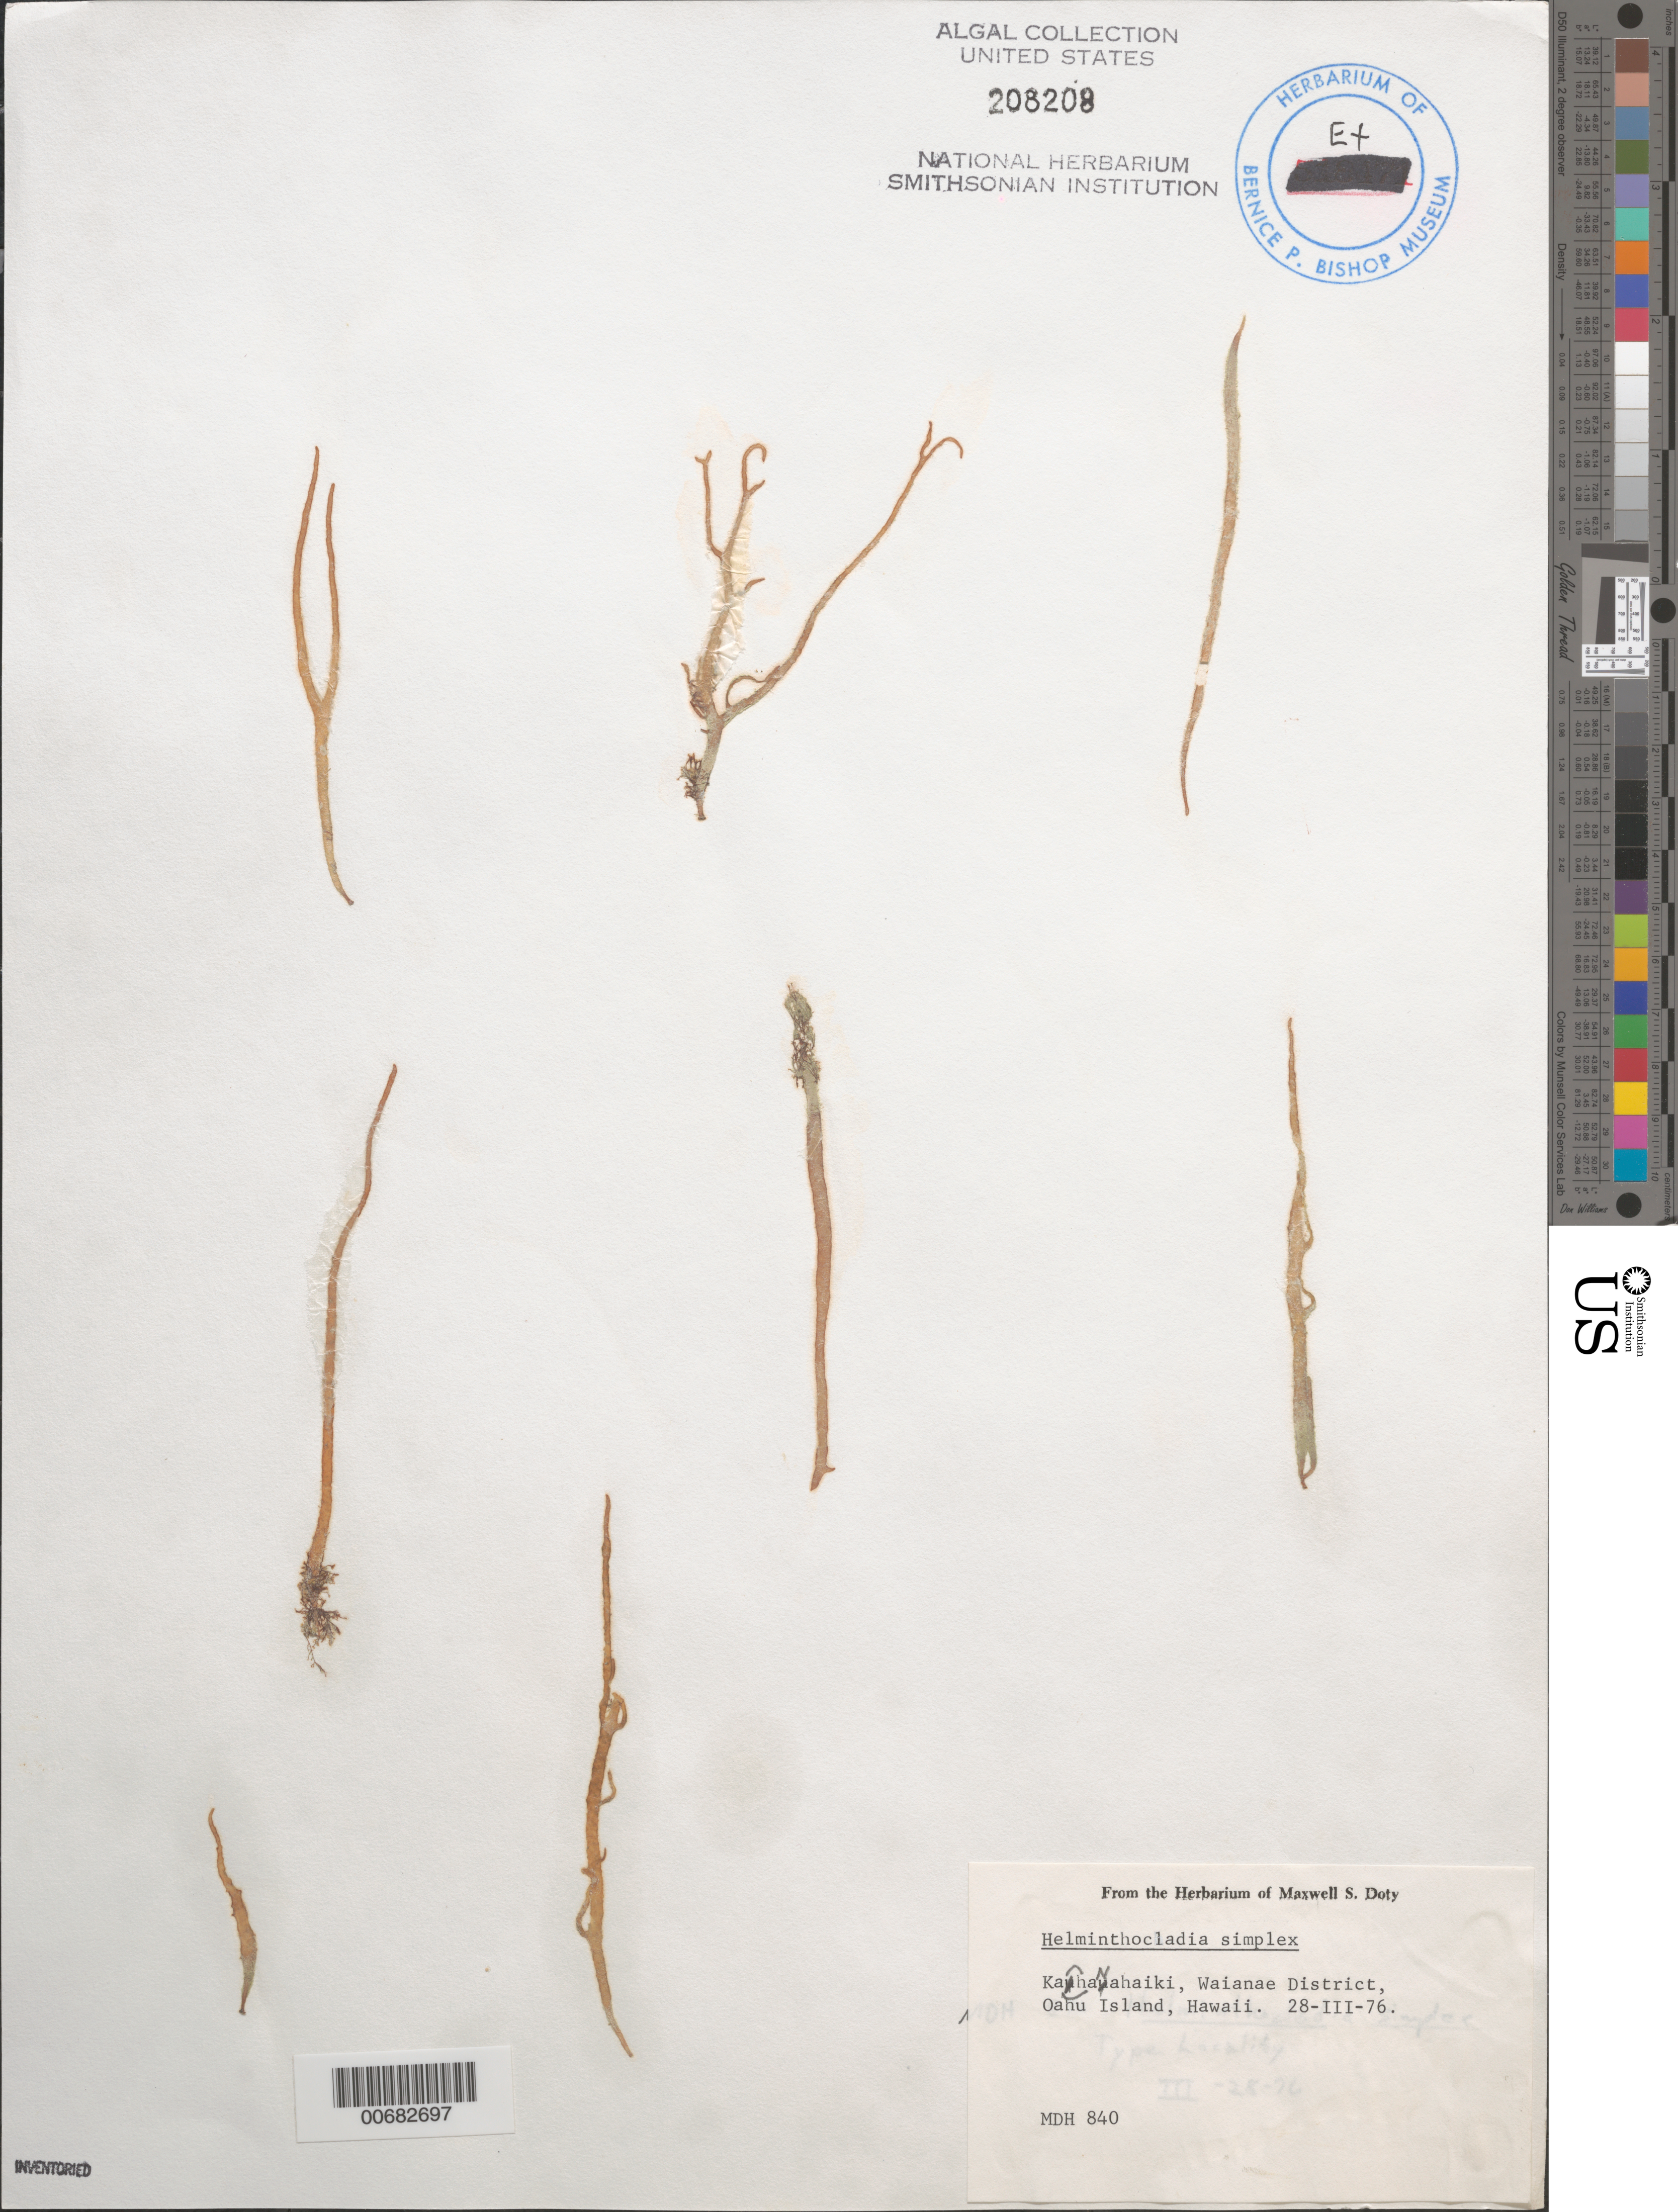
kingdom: Plantae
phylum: Rhodophyta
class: Florideophyceae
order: Nemaliales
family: Liagoraceae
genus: Helminthocladia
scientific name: Helminthocladia simplex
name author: Doty & I.A. Abbott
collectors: M. S.Doty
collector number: MDH 840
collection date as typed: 28 Mar 1976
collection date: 1976-03-28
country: United States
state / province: Hawaii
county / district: Honolulu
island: Oahu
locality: Kahanahaiki, Waianae District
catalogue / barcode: US 208208